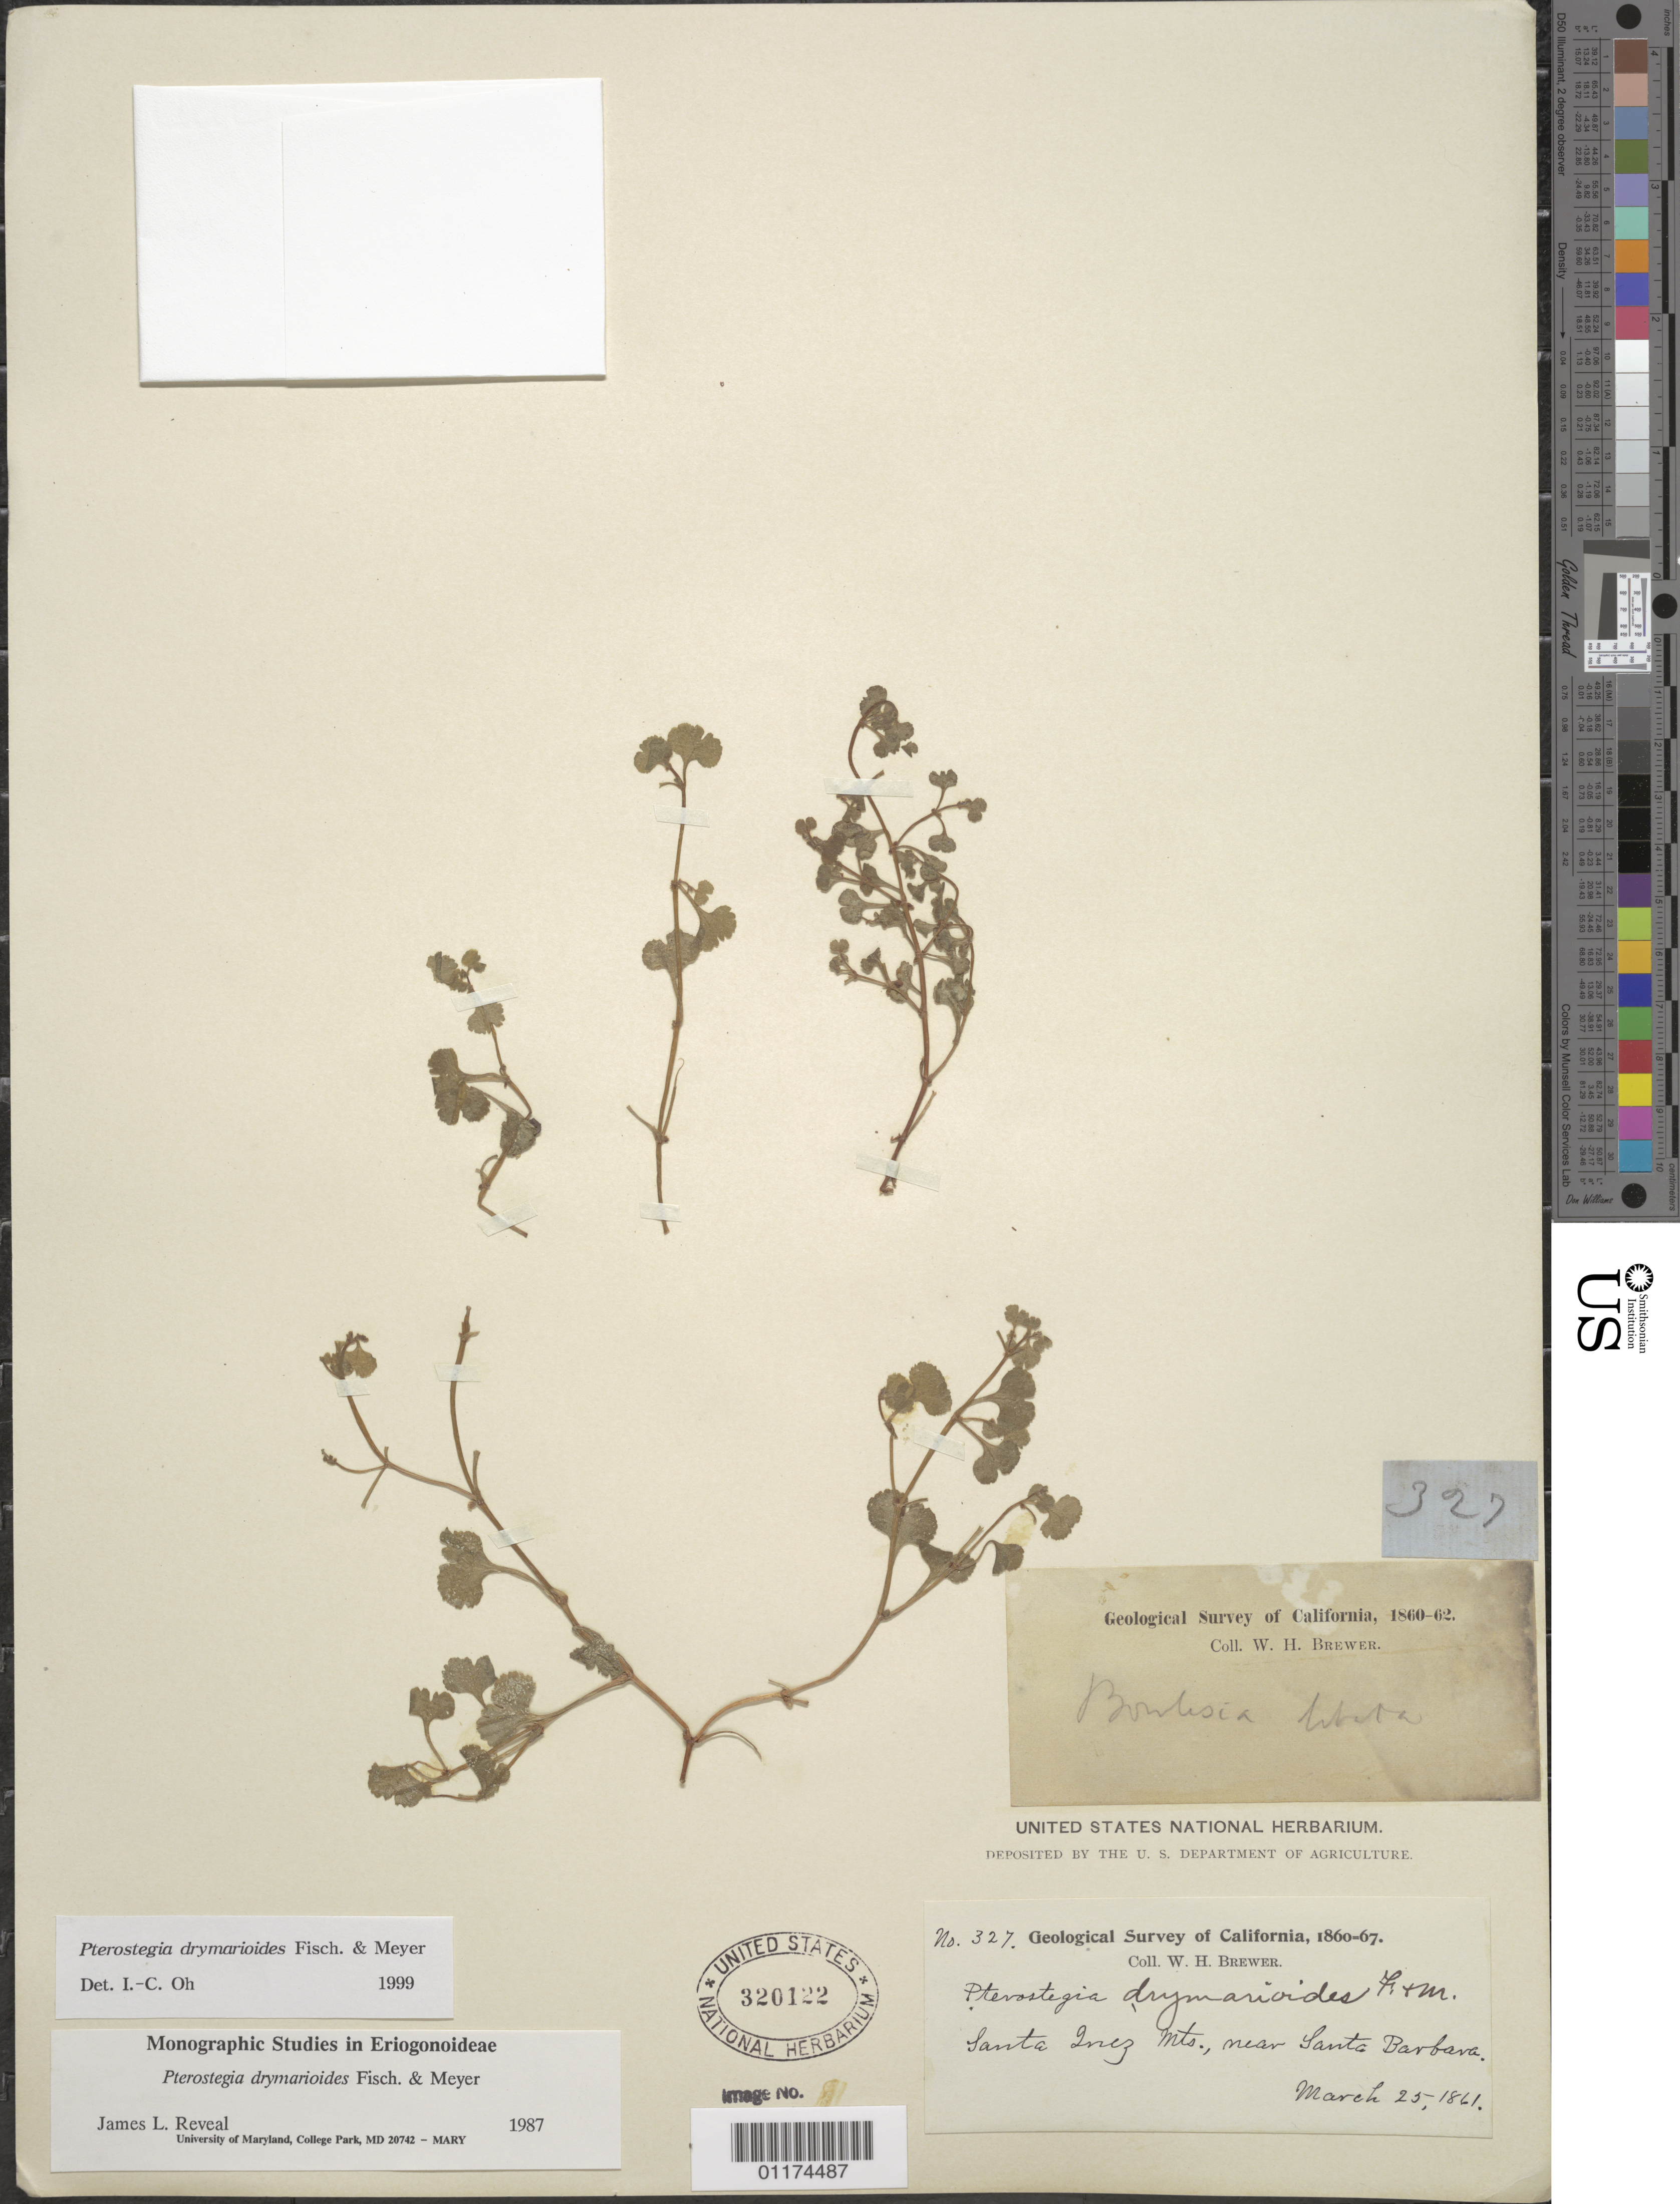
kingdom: Plantae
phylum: Tracheophyta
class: Magnoliopsida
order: Caryophyllales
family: Polygonaceae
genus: Pterostegia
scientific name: Pterostegia drymarioides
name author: Fisch. & C.A. Mey.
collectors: W. H. Brewer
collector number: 327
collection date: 1861-03-25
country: United States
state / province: California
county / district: Santa Barbara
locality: Santa Ynez Mts, near Santa Barbara.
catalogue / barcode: US 320122